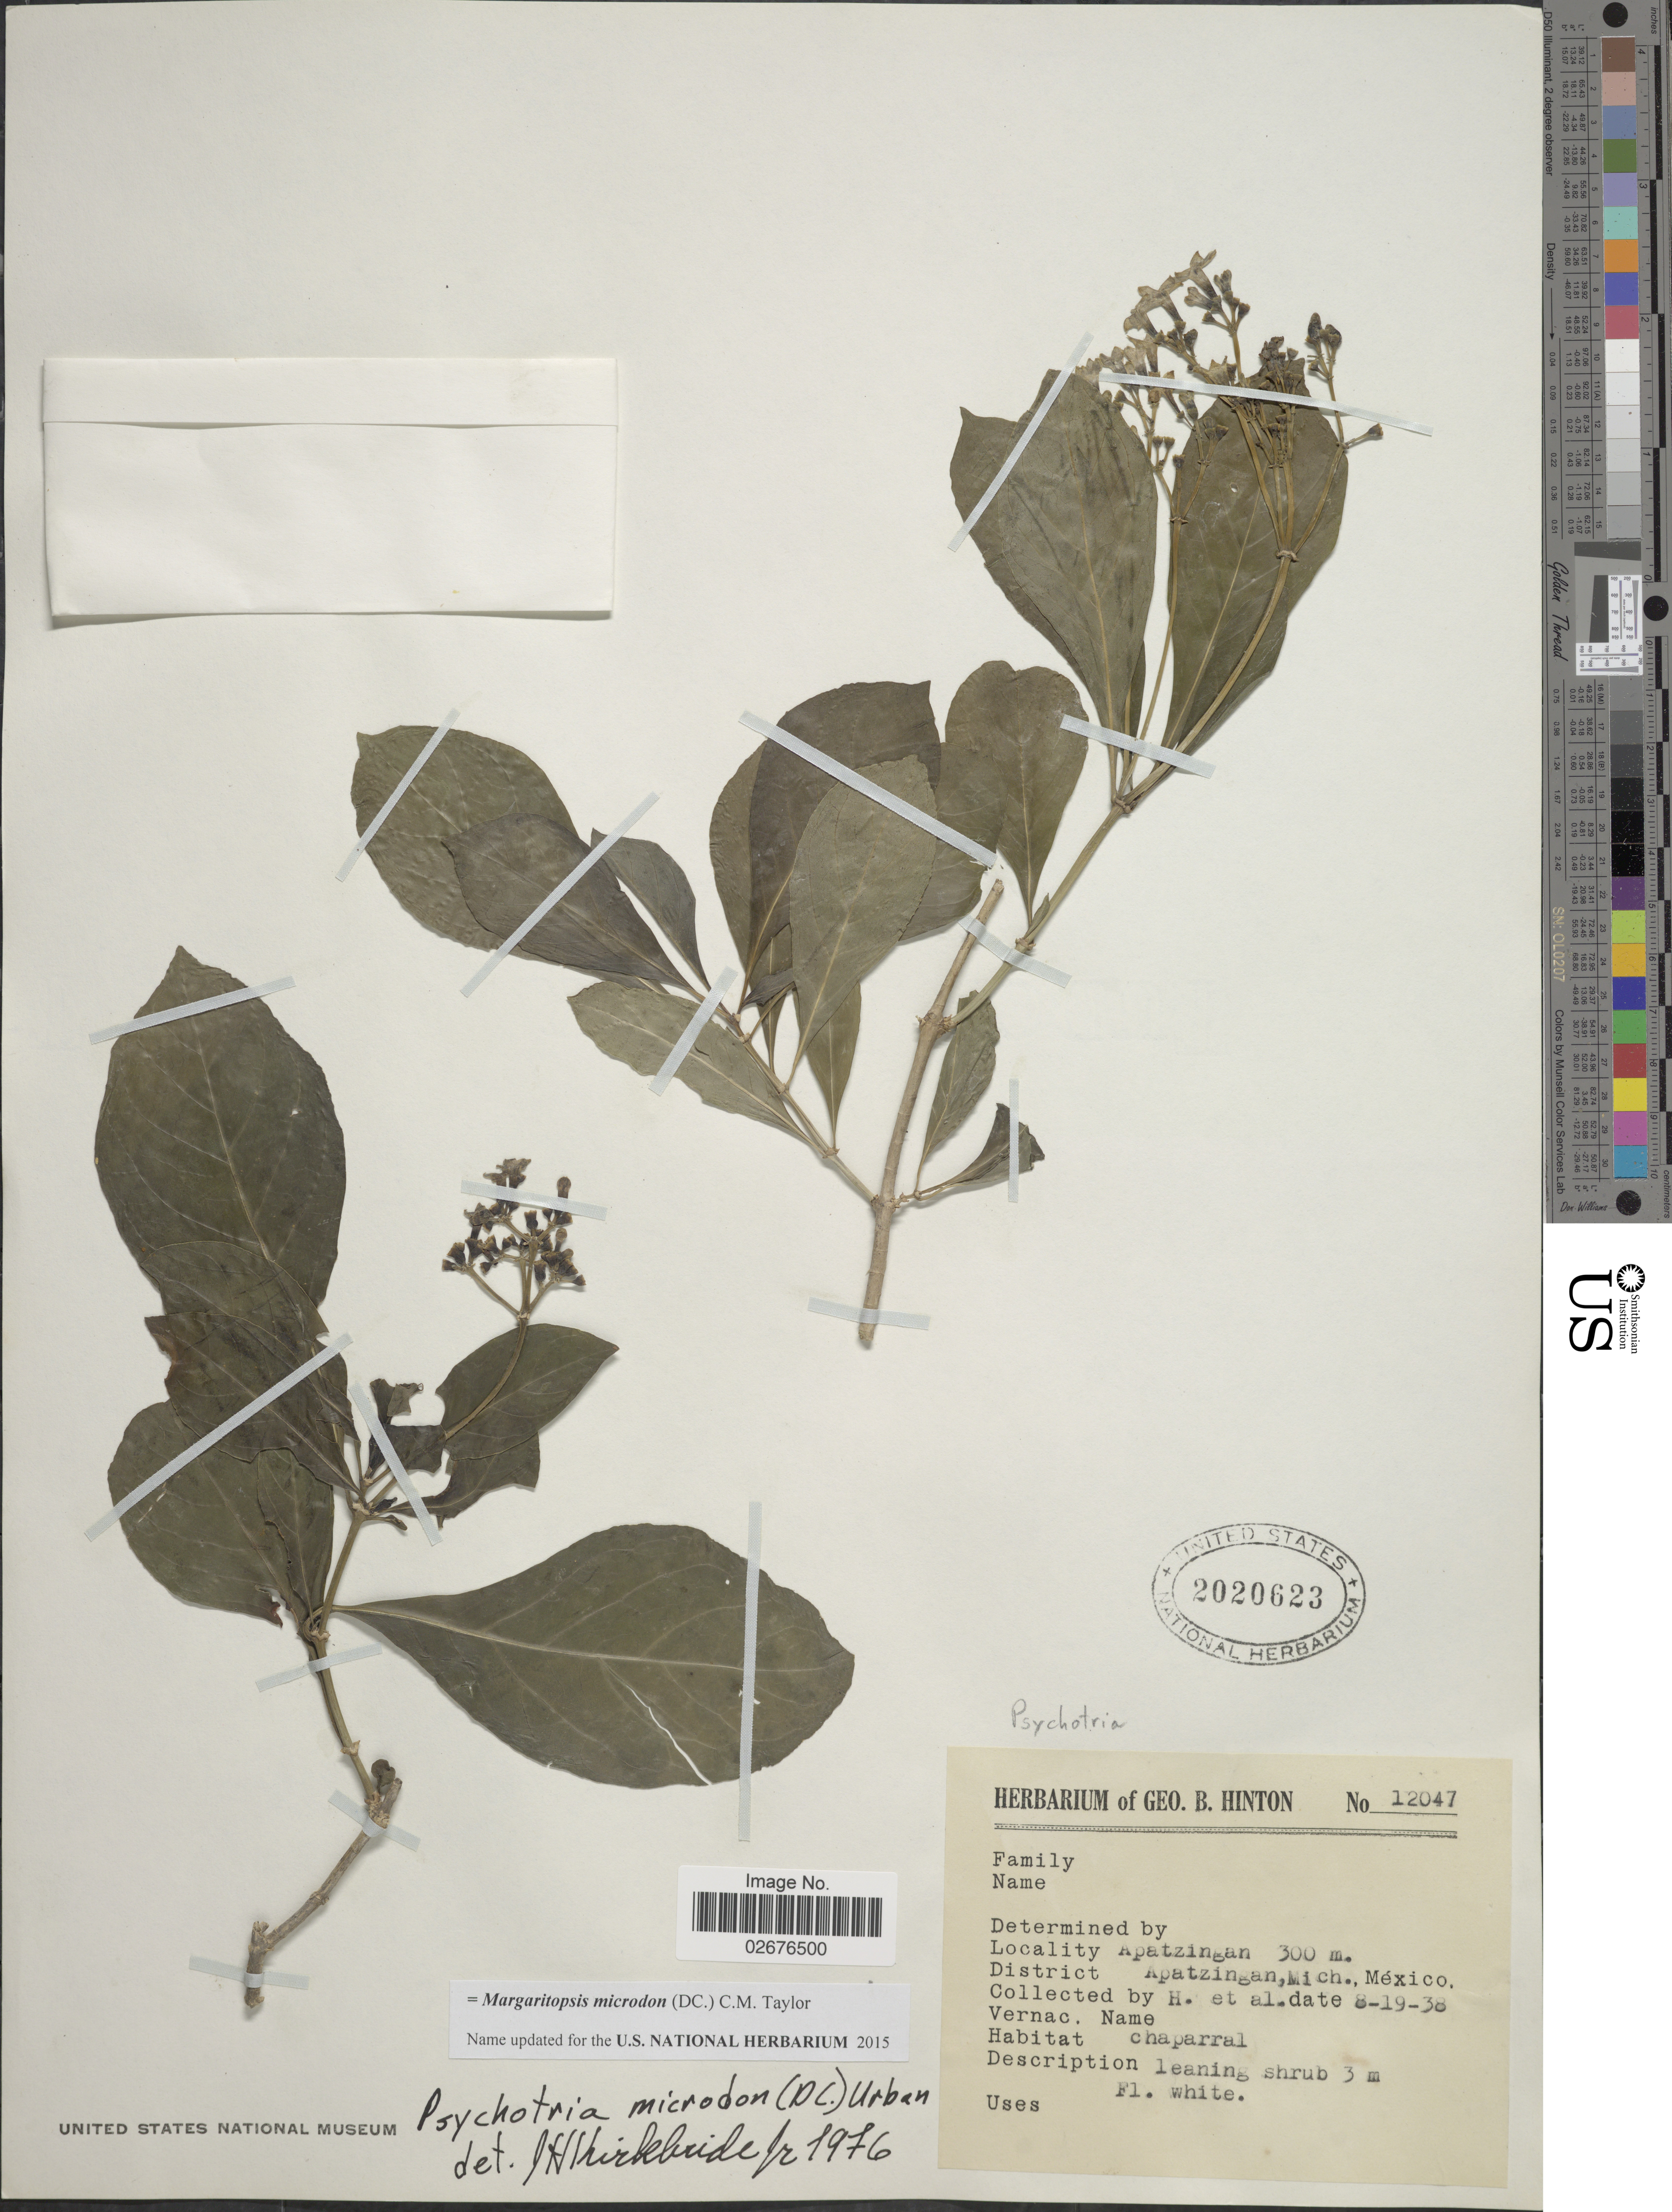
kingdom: Plantae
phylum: Tracheophyta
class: Magnoliopsida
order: Gentianales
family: Rubiaceae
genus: Margaritopsis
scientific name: Margaritopsis microdon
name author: (DC.) C.M. Taylor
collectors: G. B. Hinton & et al.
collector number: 12047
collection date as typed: Transcribed d/m/y: 19/8/38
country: Mexico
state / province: Michoacán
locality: Apatzingan, District Apatzingan, cahparral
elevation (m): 300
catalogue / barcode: US 2020623